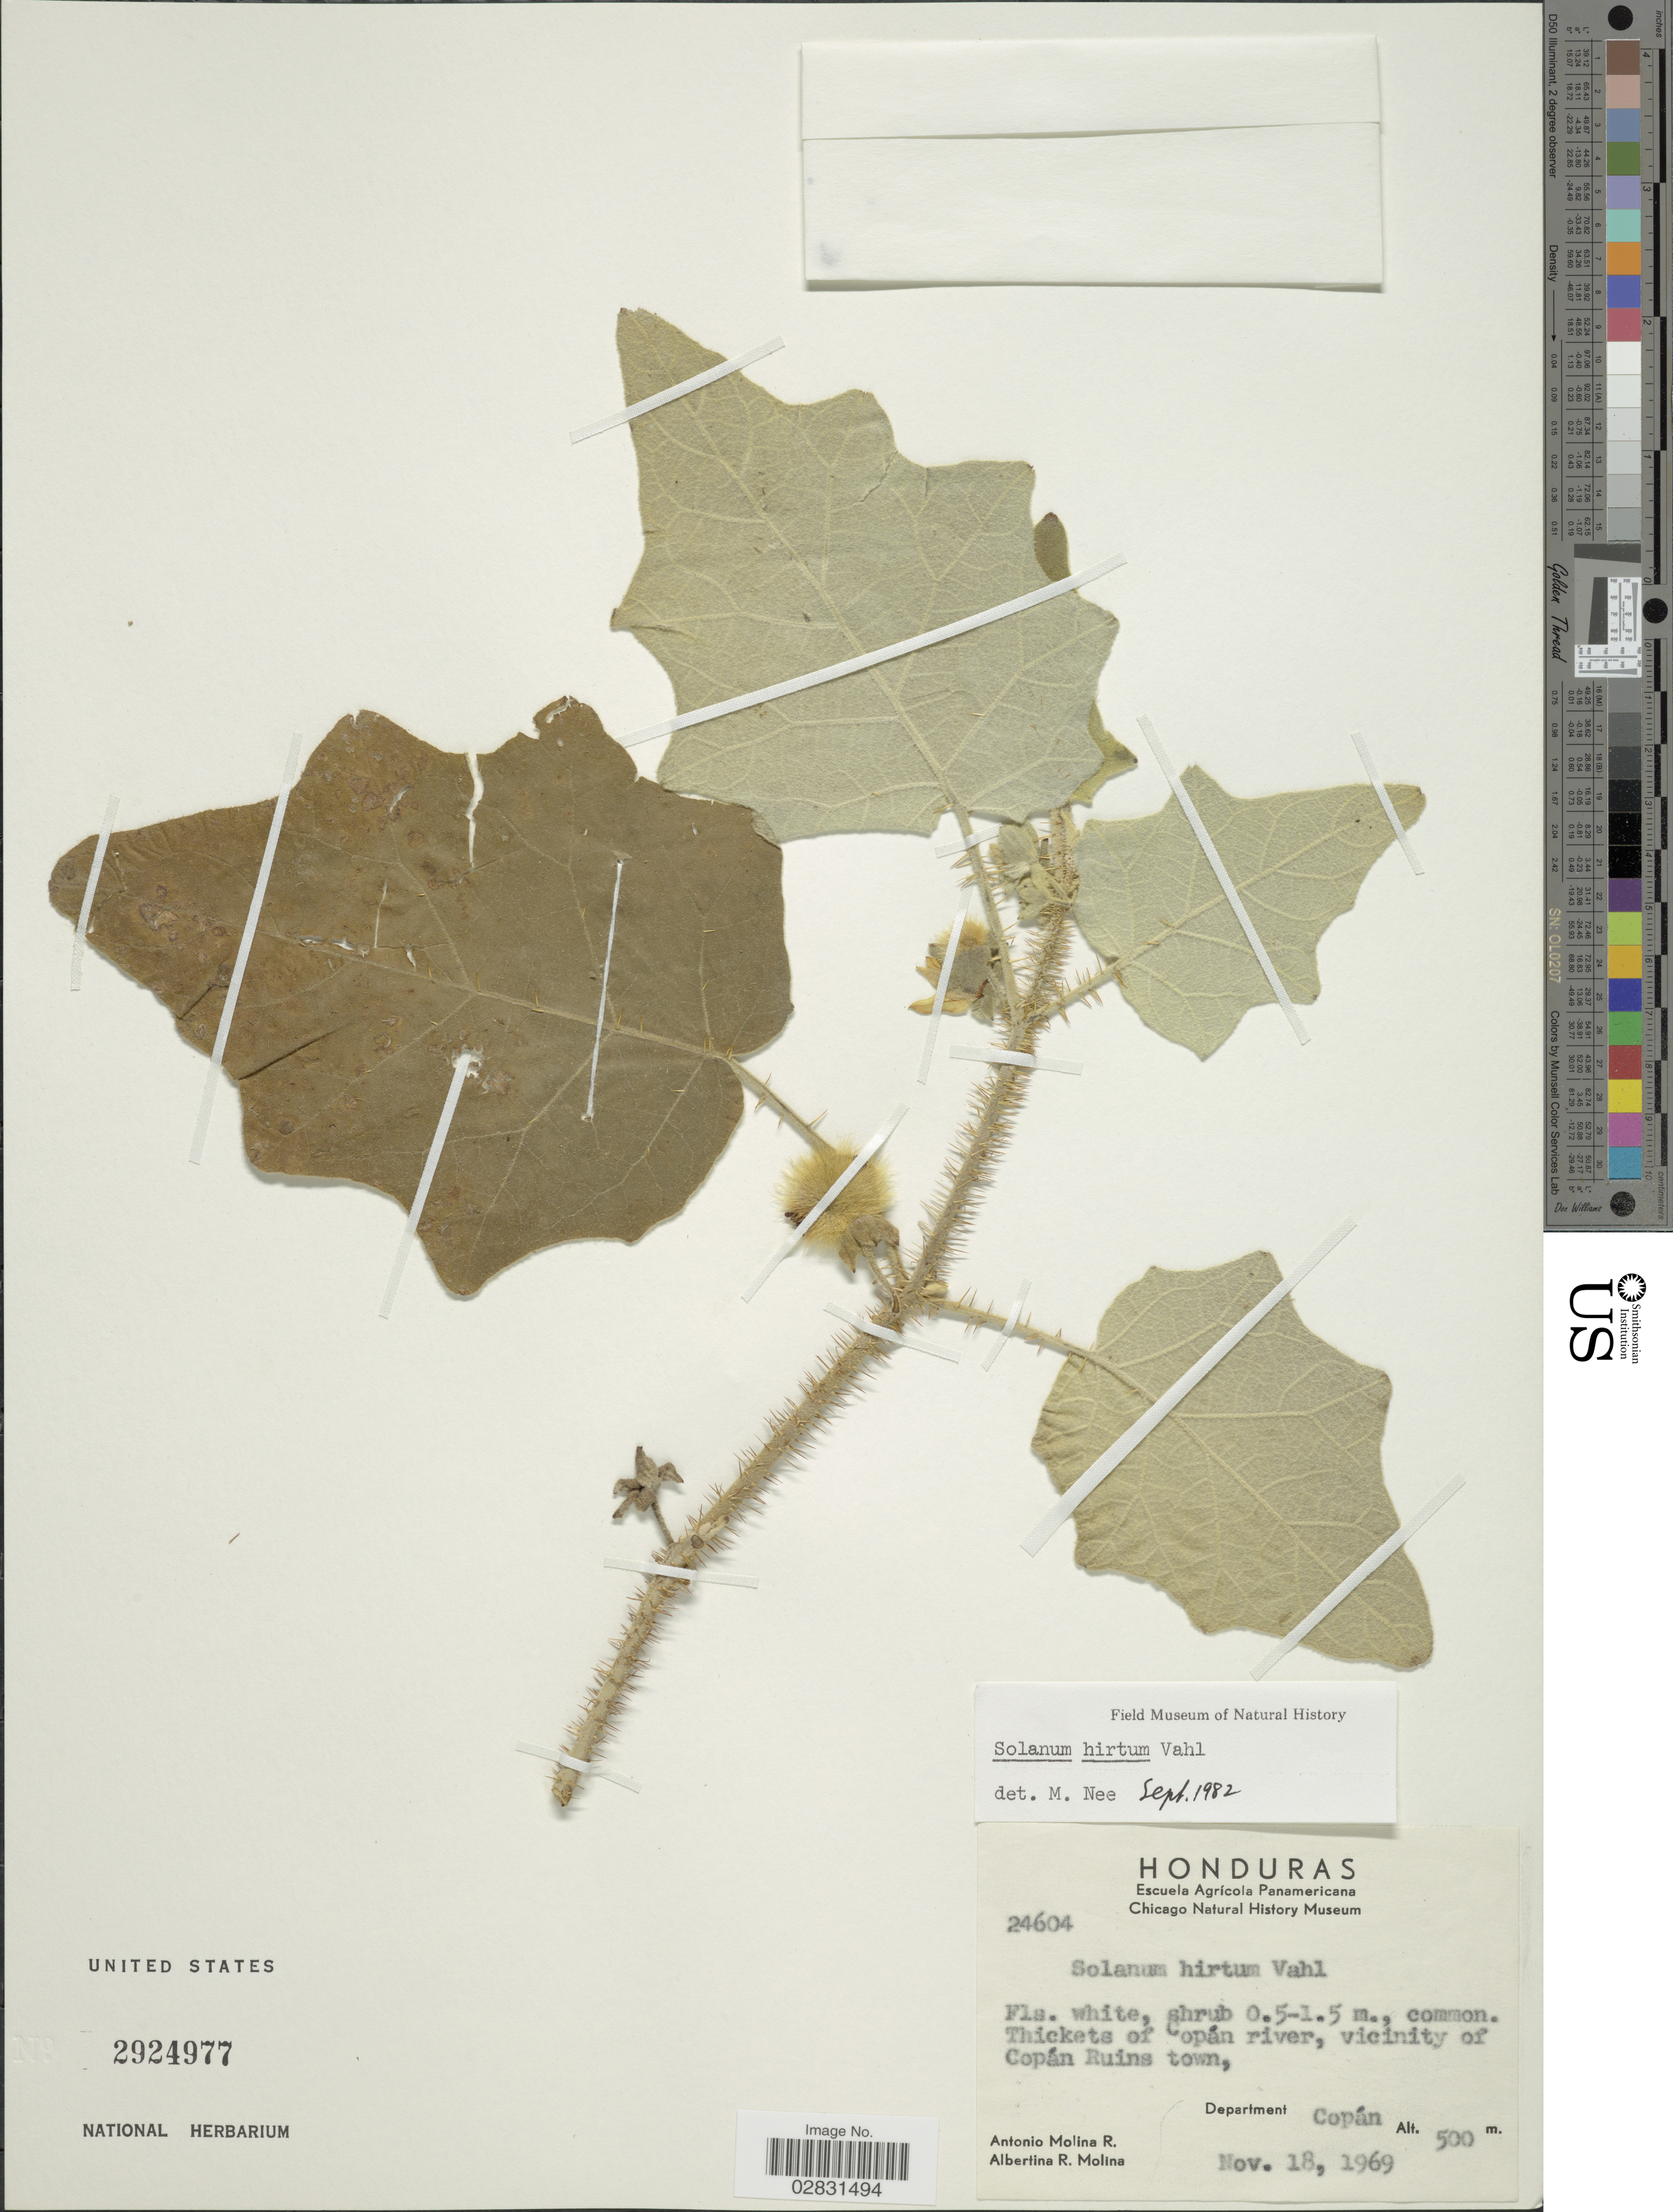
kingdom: Plantae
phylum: Tracheophyta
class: Magnoliopsida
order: Solanales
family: Solanaceae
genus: Solanum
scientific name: Solanum hirtum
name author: Vahl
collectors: A. Molina R. & A. R. Molina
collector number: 24604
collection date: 1969-11-18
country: Honduras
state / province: Copán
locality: Thickets of Copán river, vicinity of Copán Ruins town, Department Copán.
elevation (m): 500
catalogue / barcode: US 2924977